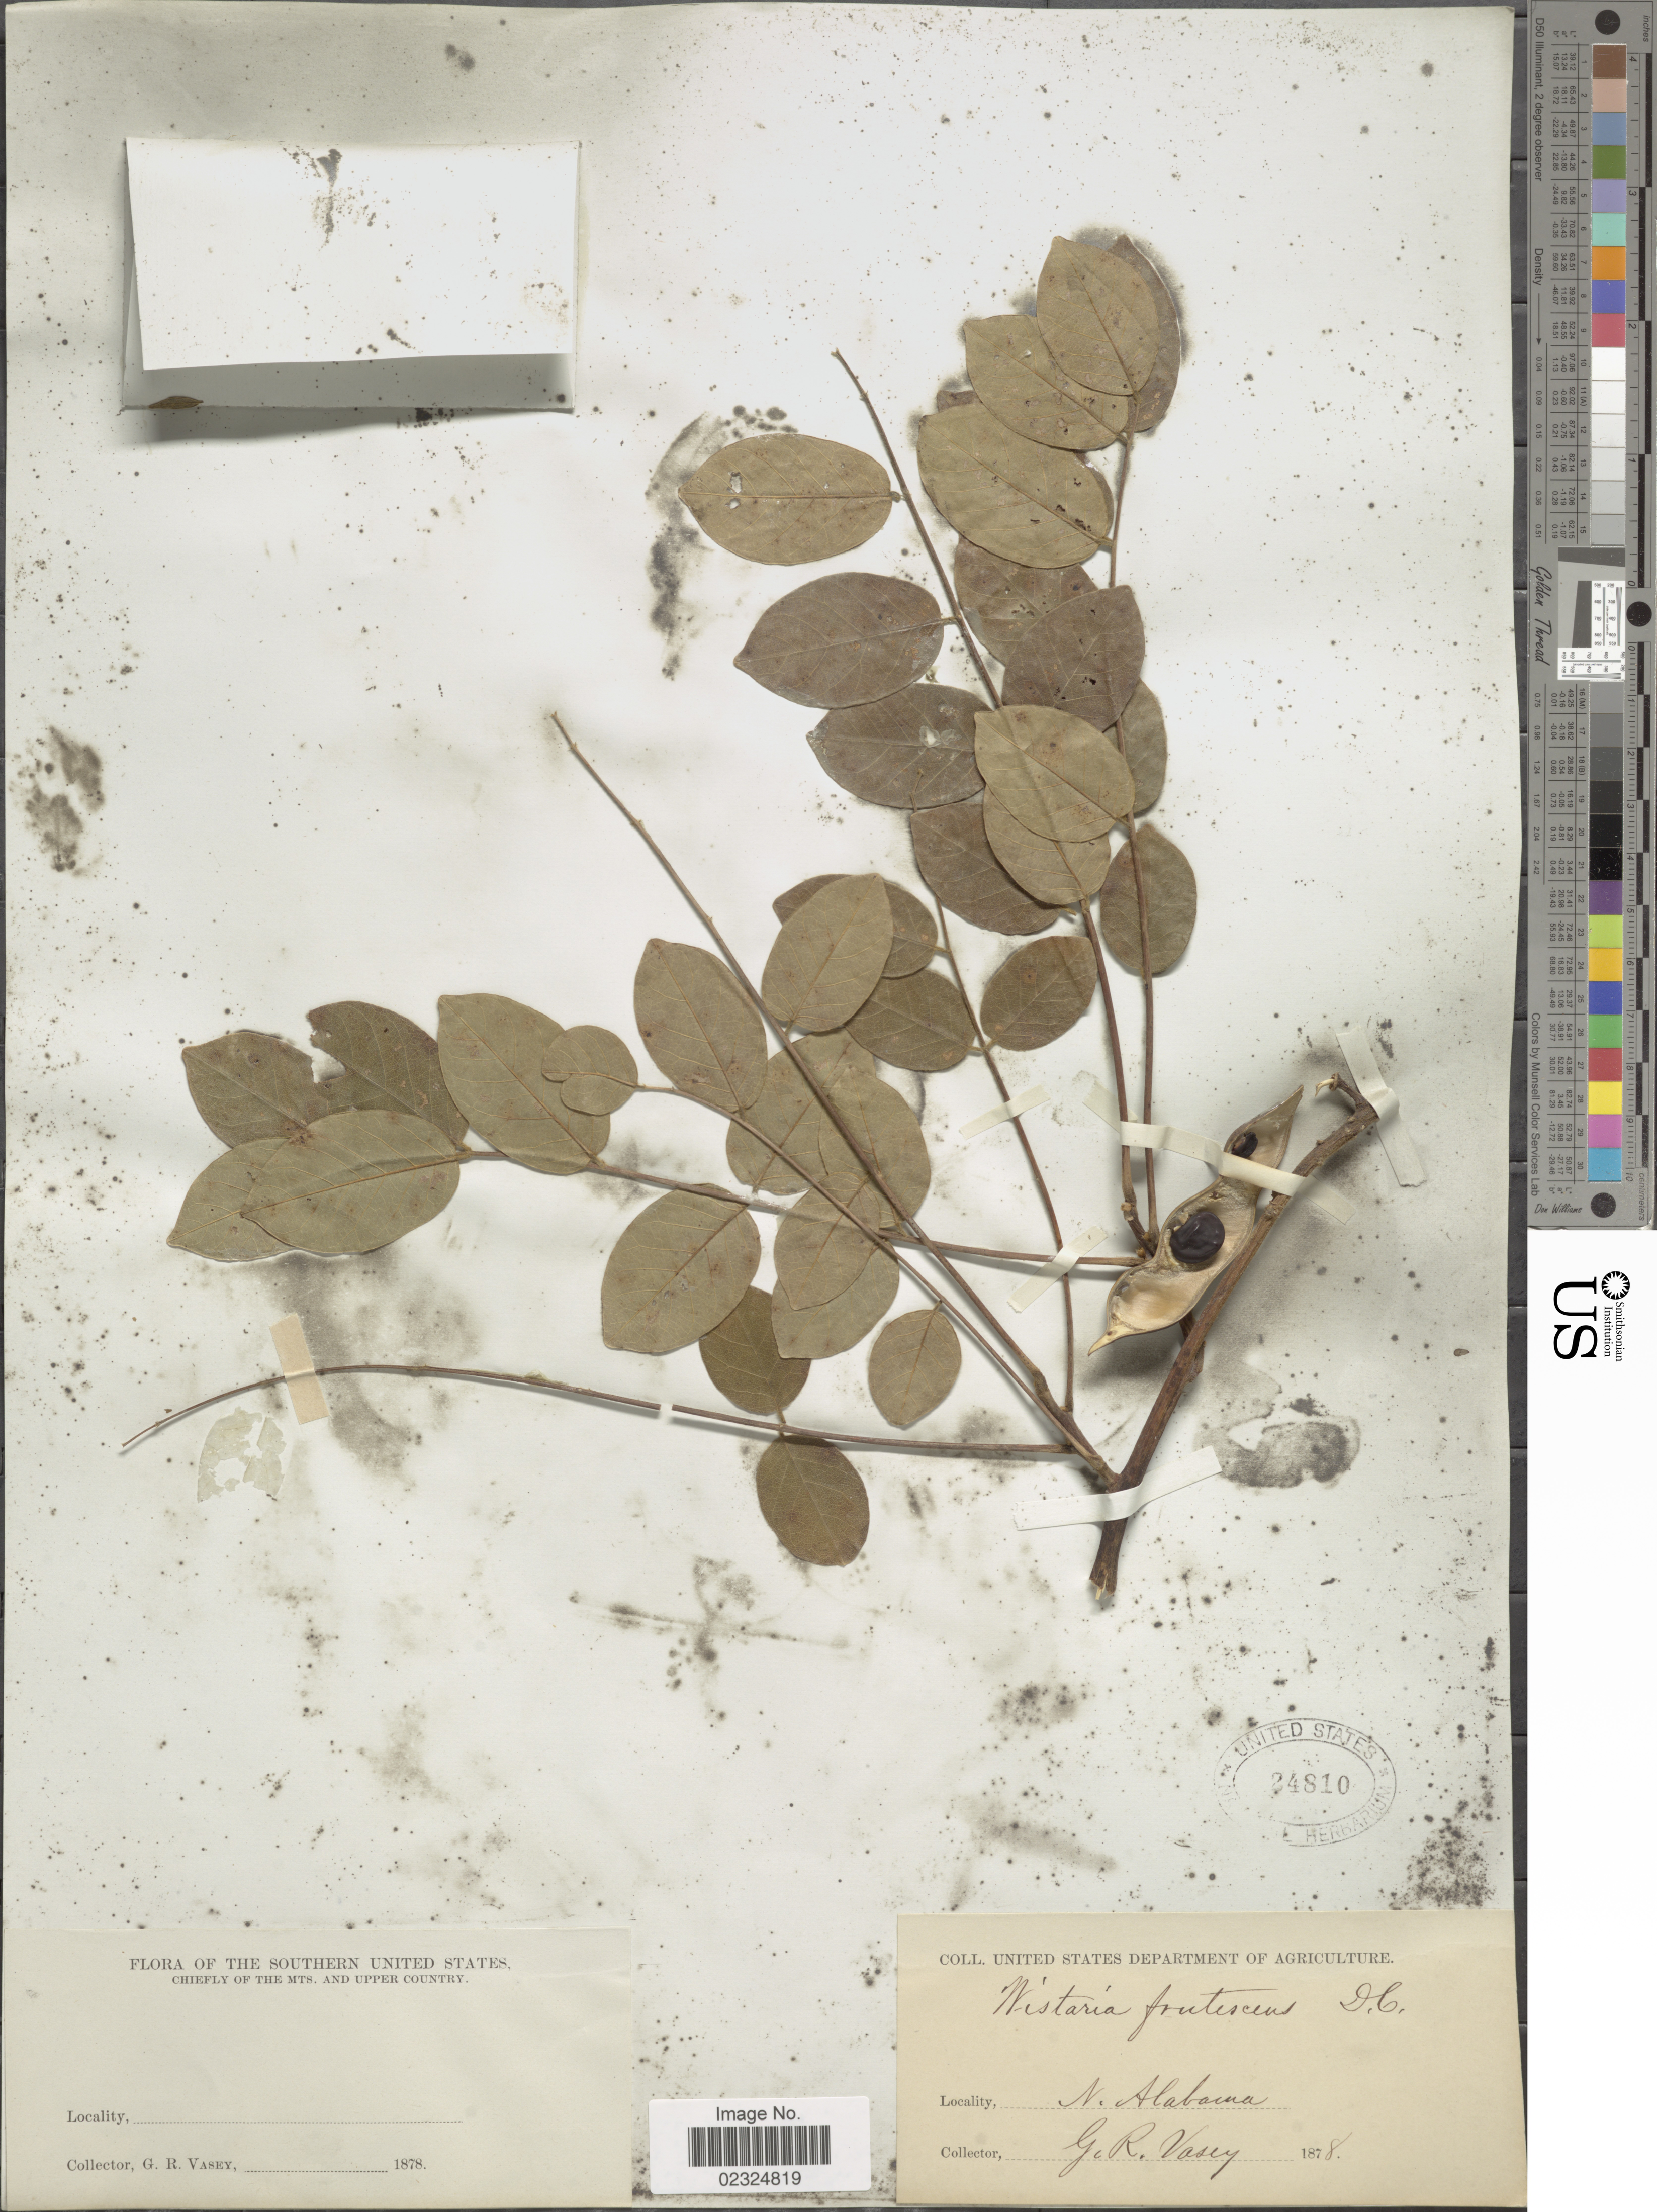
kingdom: Plantae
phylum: Tracheophyta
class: Magnoliopsida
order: Fabales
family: Fabaceae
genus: Wisteria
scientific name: Wisteria frutescens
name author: (L.) Poir.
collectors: G. R. Vasey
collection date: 1878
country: United States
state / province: Alabama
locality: Southern United States, Chiefly of the Mts. on Upper Country, N. Alabama.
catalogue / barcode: US 24810